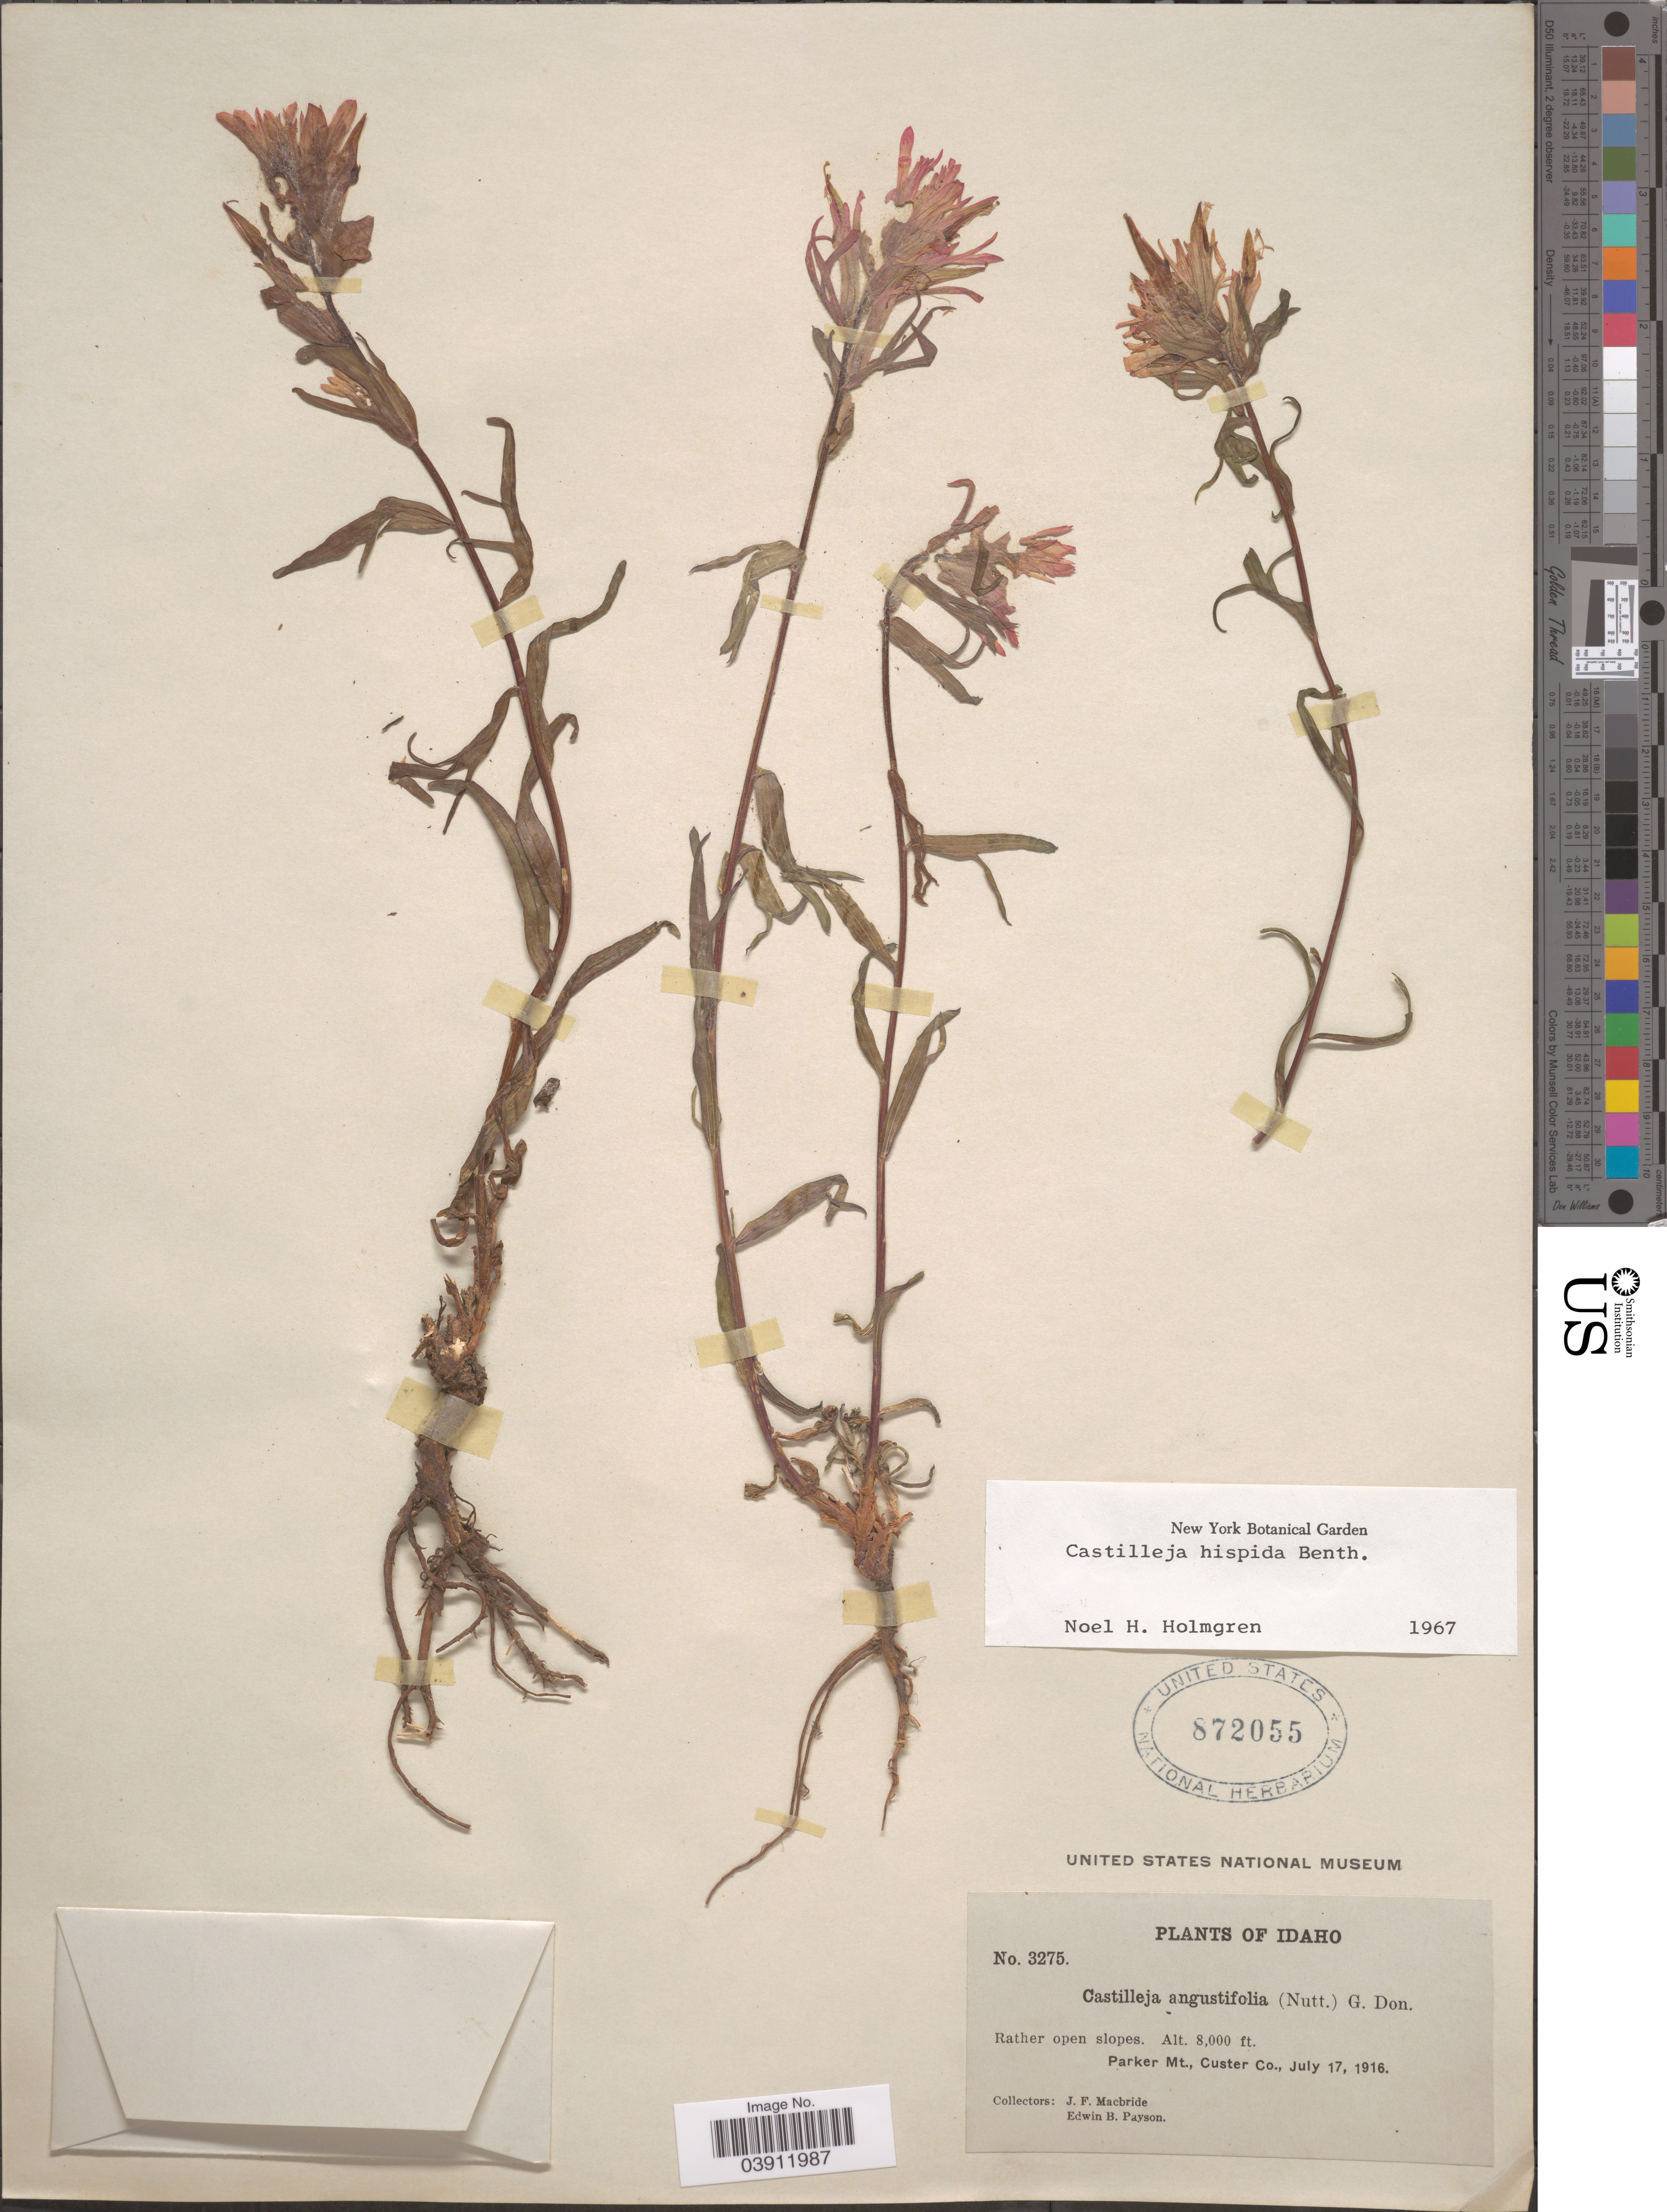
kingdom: Plantae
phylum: Tracheophyta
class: Magnoliopsida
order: Lamiales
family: Orobanchaceae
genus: Castilleja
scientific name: Castilleja hispida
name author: Benth. ex Hook.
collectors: J. F. Macbride & E. B. Payson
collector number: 3275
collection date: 1916-07-17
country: United States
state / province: Idaho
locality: Parker Mt., Custer Co.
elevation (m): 2438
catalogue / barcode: US 872055